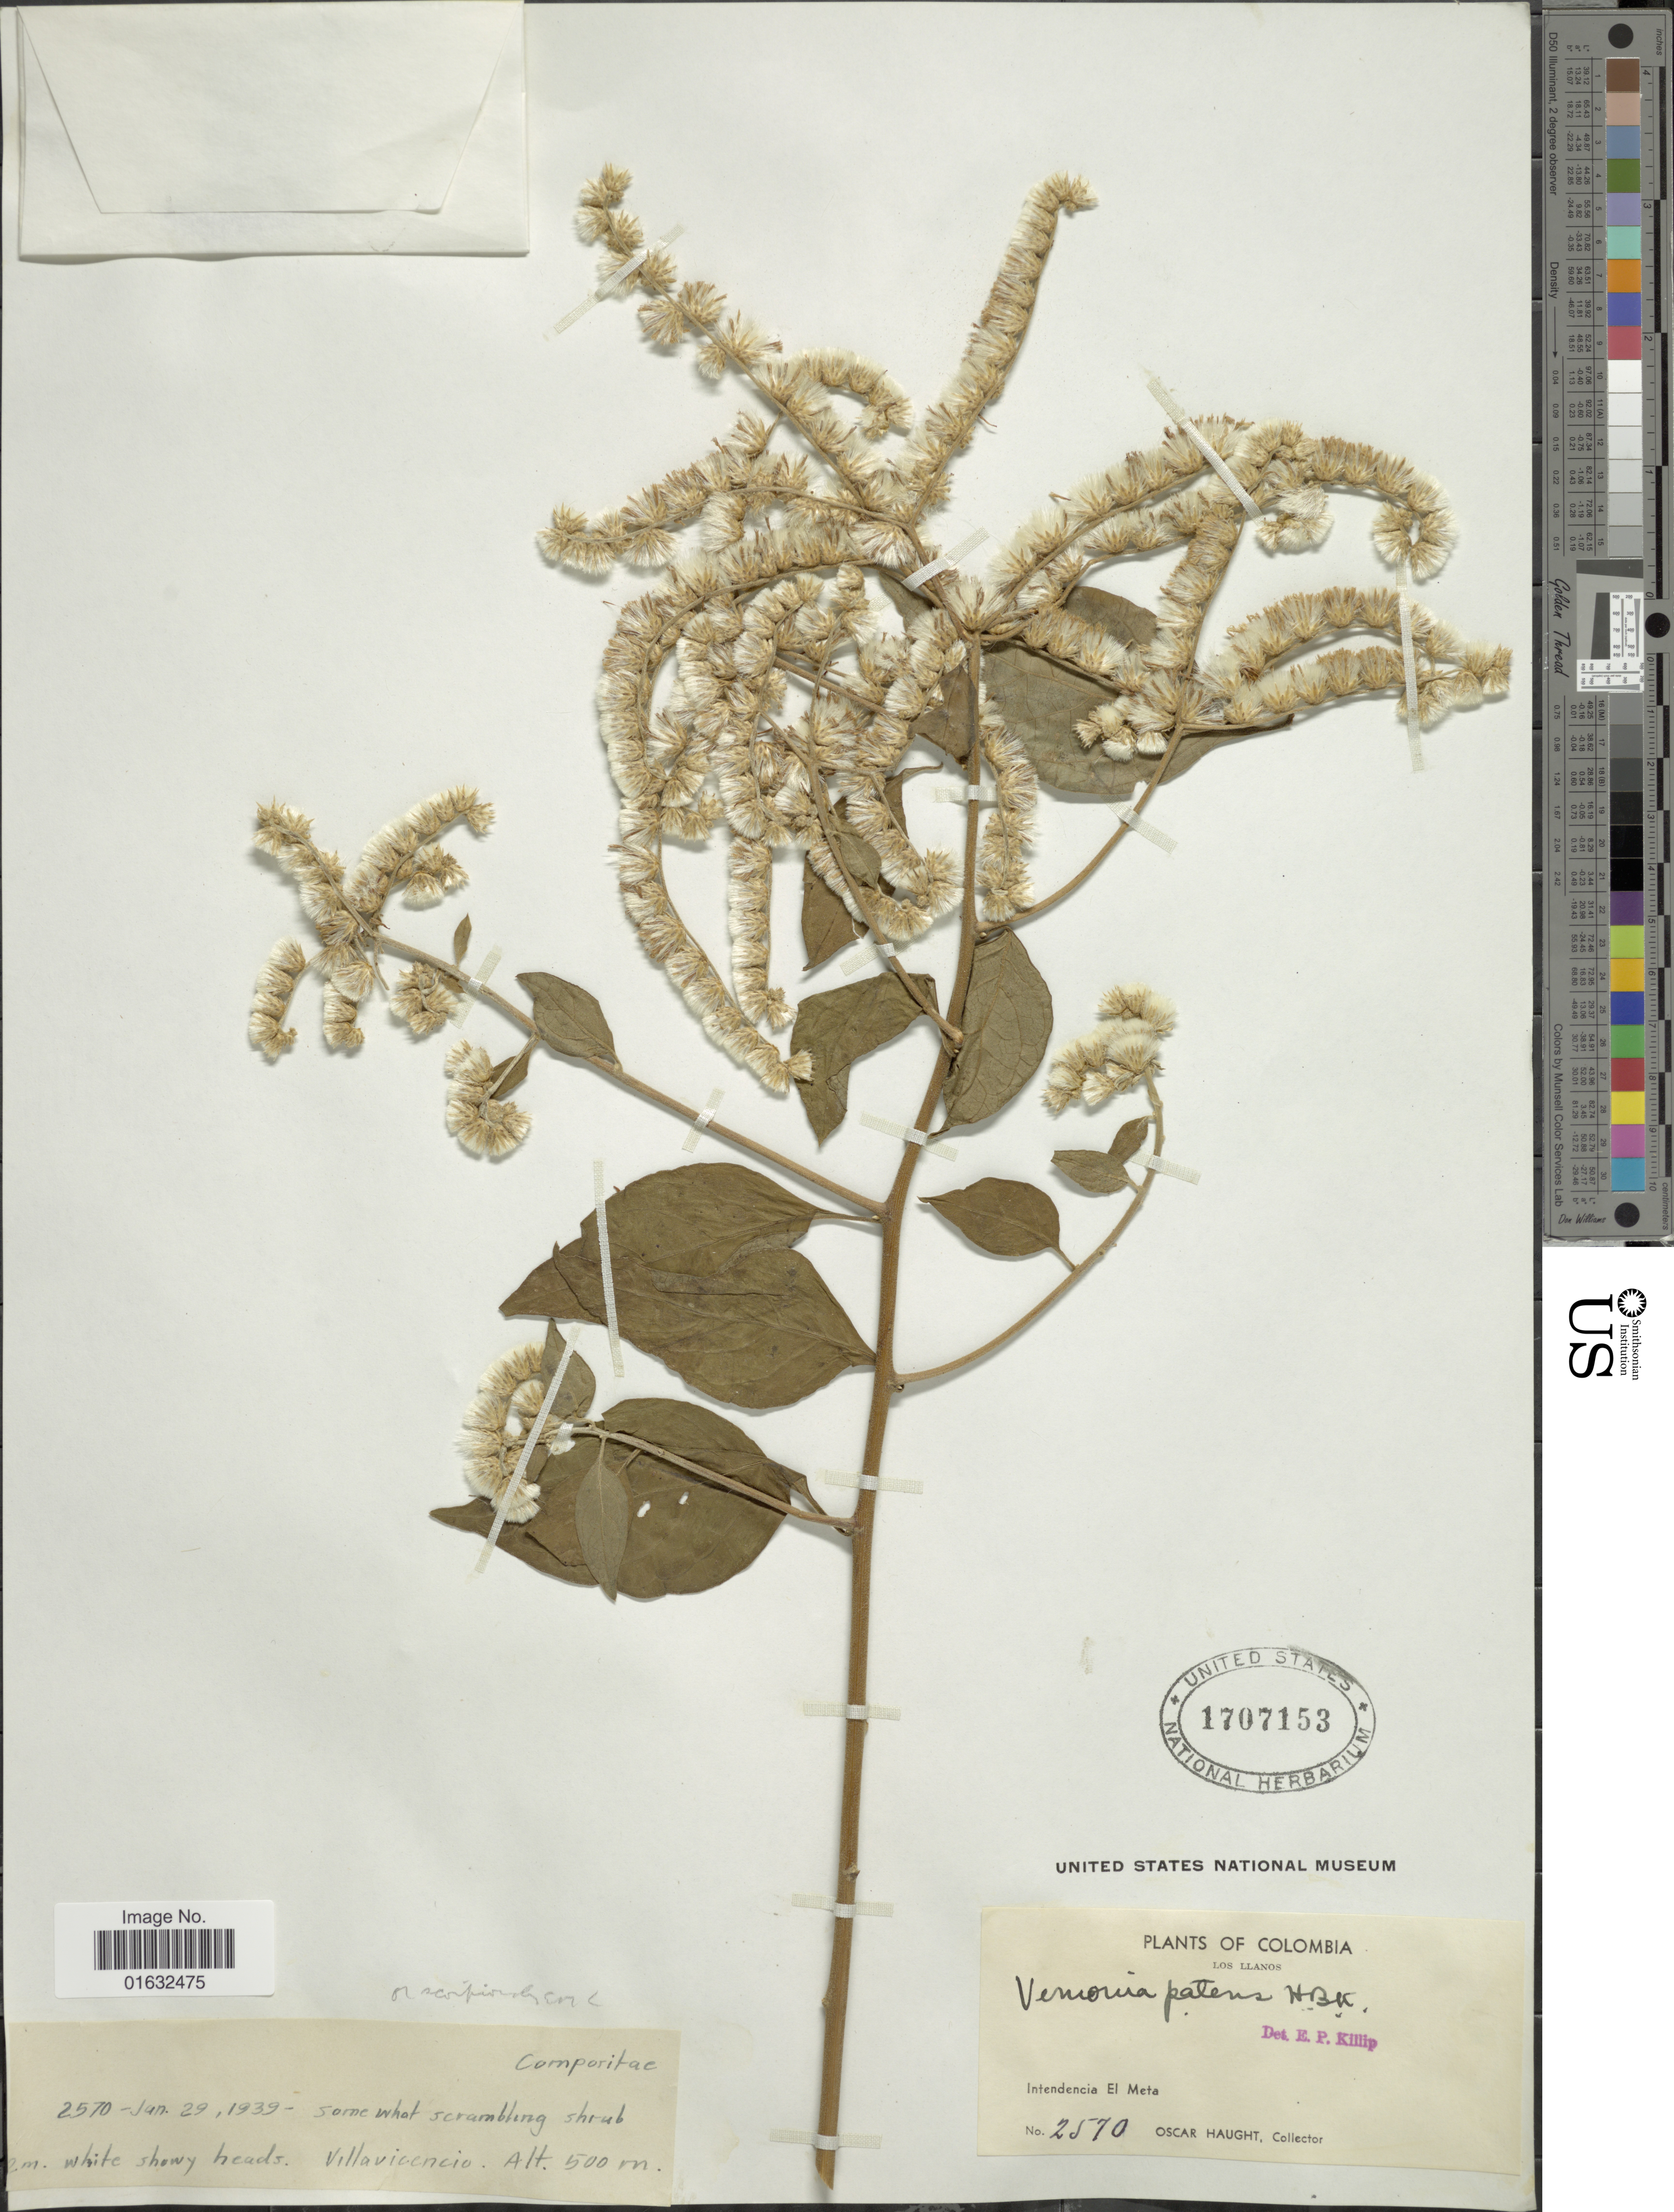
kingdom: Plantae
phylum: Tracheophyta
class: Magnoliopsida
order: Asterales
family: Asteraceae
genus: Cyrtocymura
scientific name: Cyrtocymura scorpioides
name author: (Lam.) H. Rob.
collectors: O. L. Haught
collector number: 2570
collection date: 1939-01-29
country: Colombia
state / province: Meta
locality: Los Llanos, Intendencia El Meta, Villavicencio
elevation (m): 500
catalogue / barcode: US 1707153